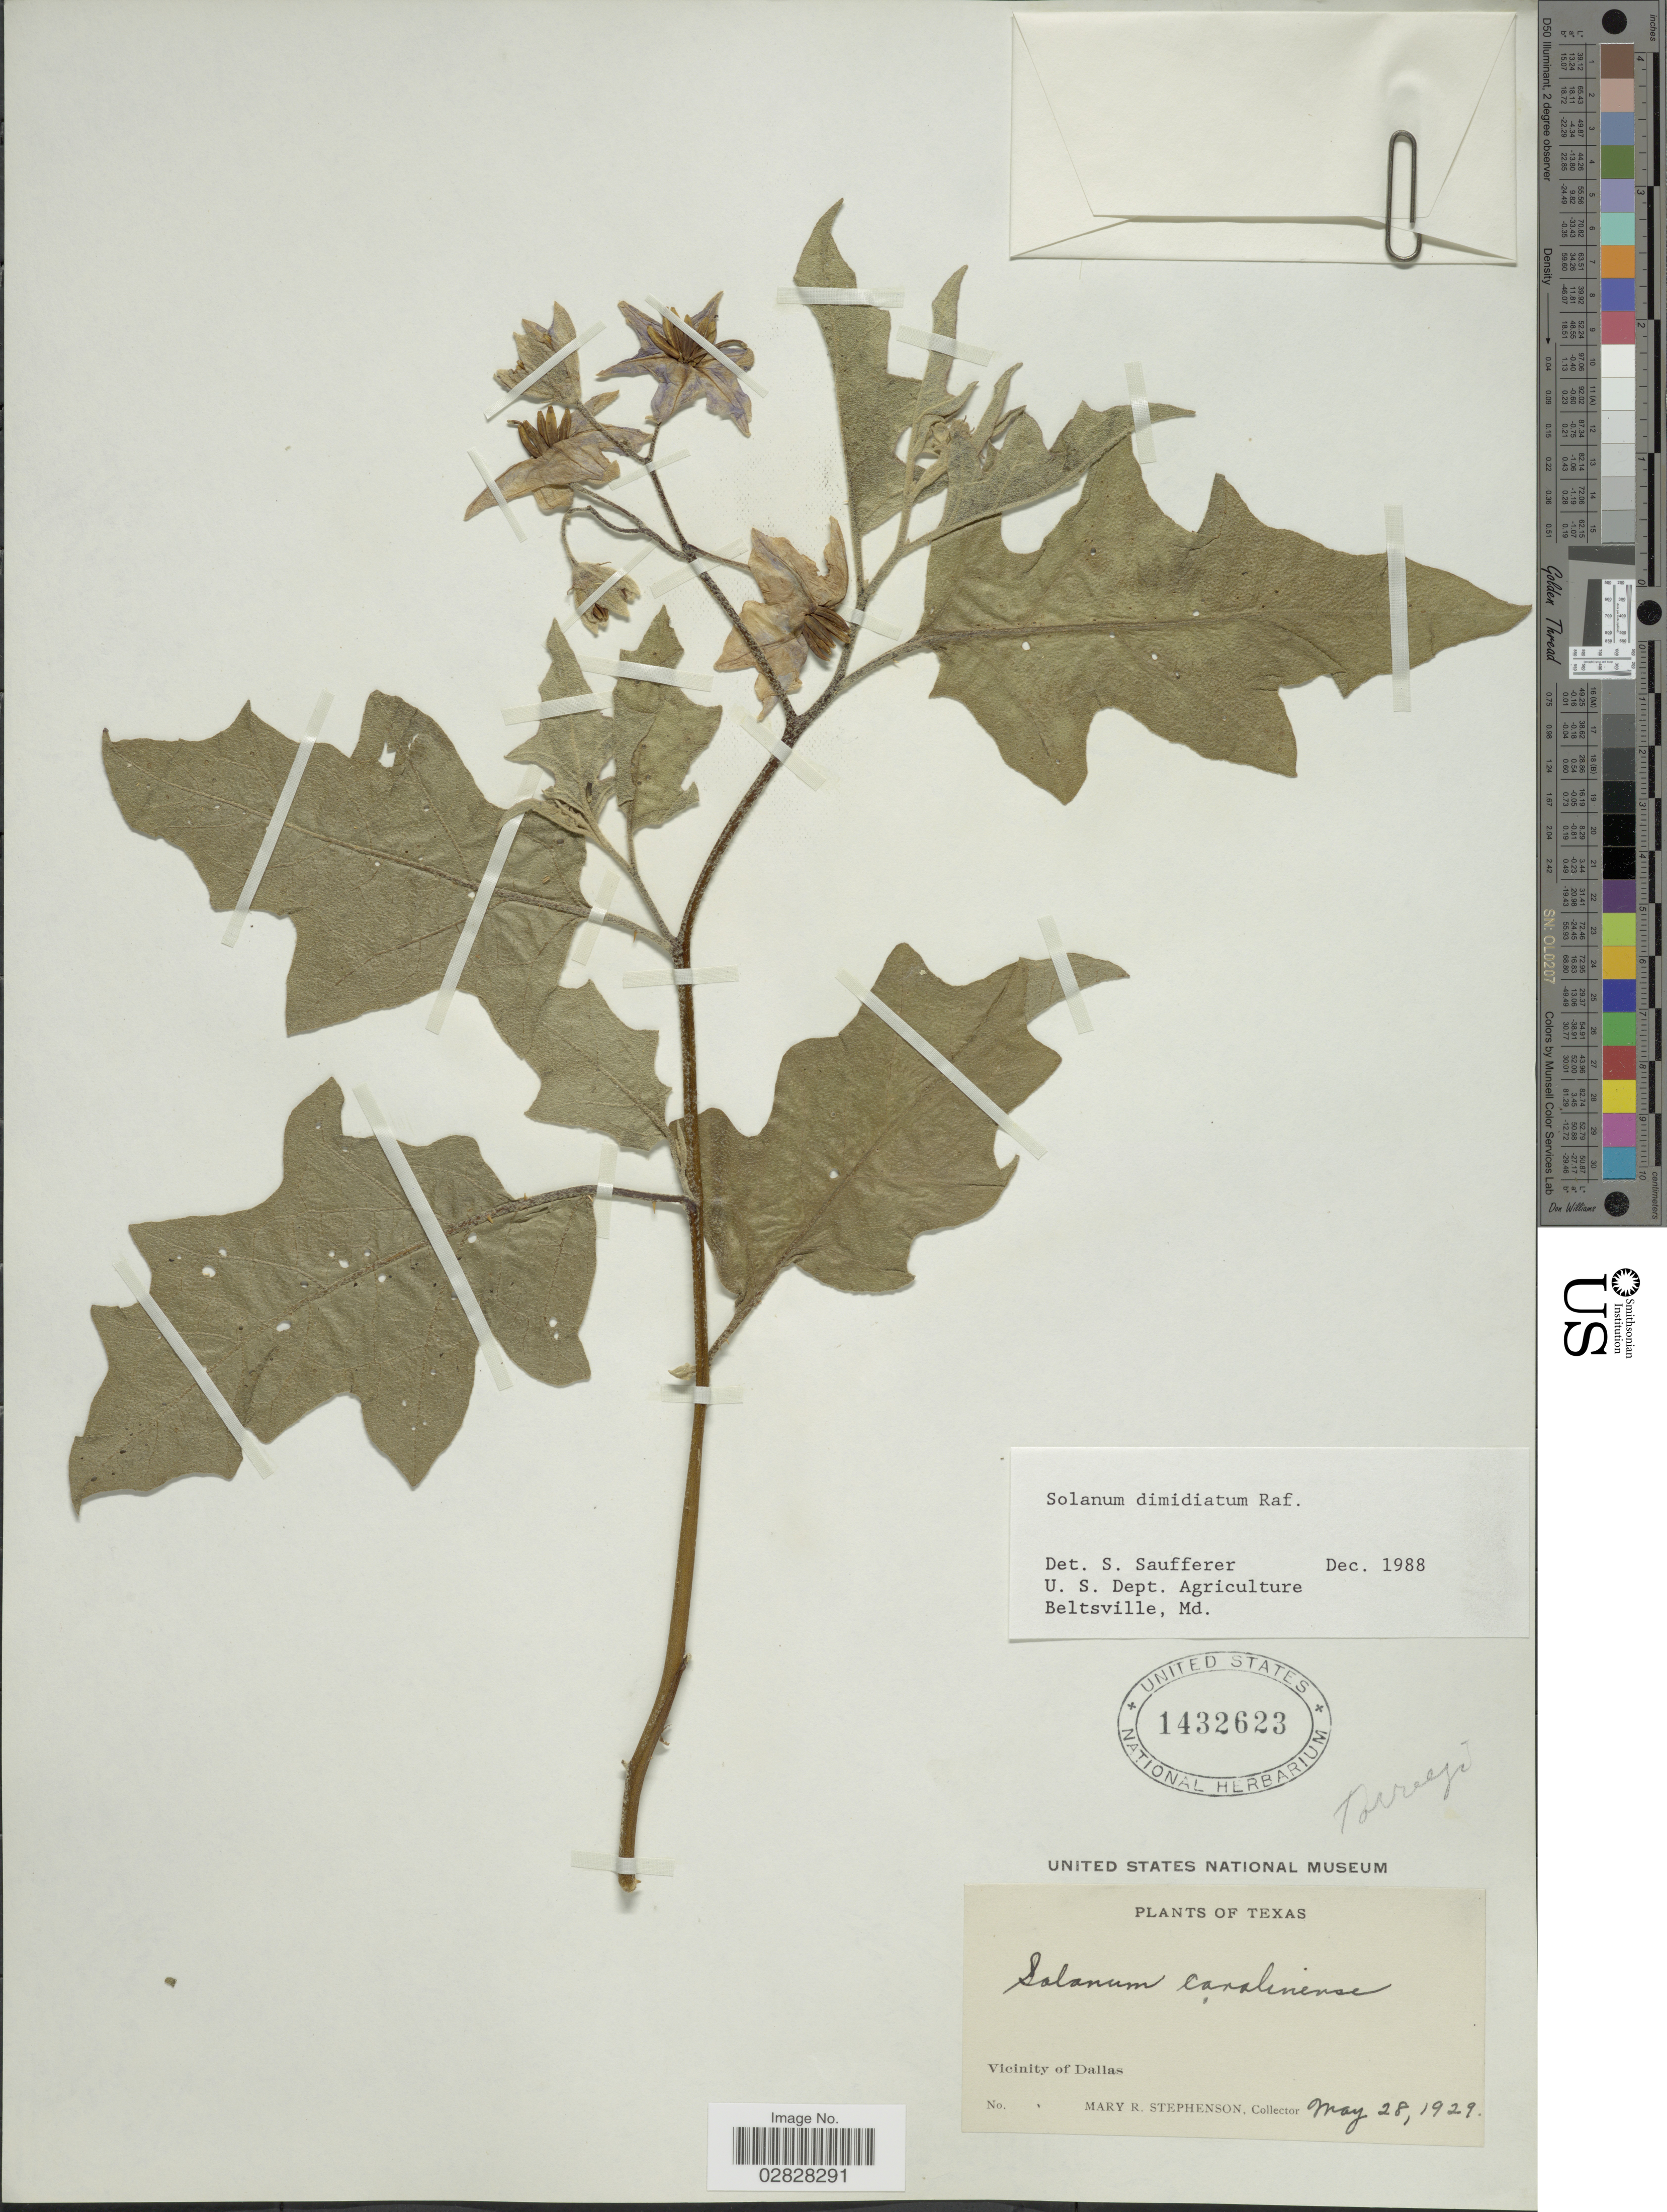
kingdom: Plantae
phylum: Tracheophyta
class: Magnoliopsida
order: Solanales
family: Solanaceae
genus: Solanum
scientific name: Solanum dimidiatum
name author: Raf.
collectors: M. Stephenson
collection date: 1929-05-28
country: United States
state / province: Texas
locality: Vicinity of Dallas.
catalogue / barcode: US 1432623